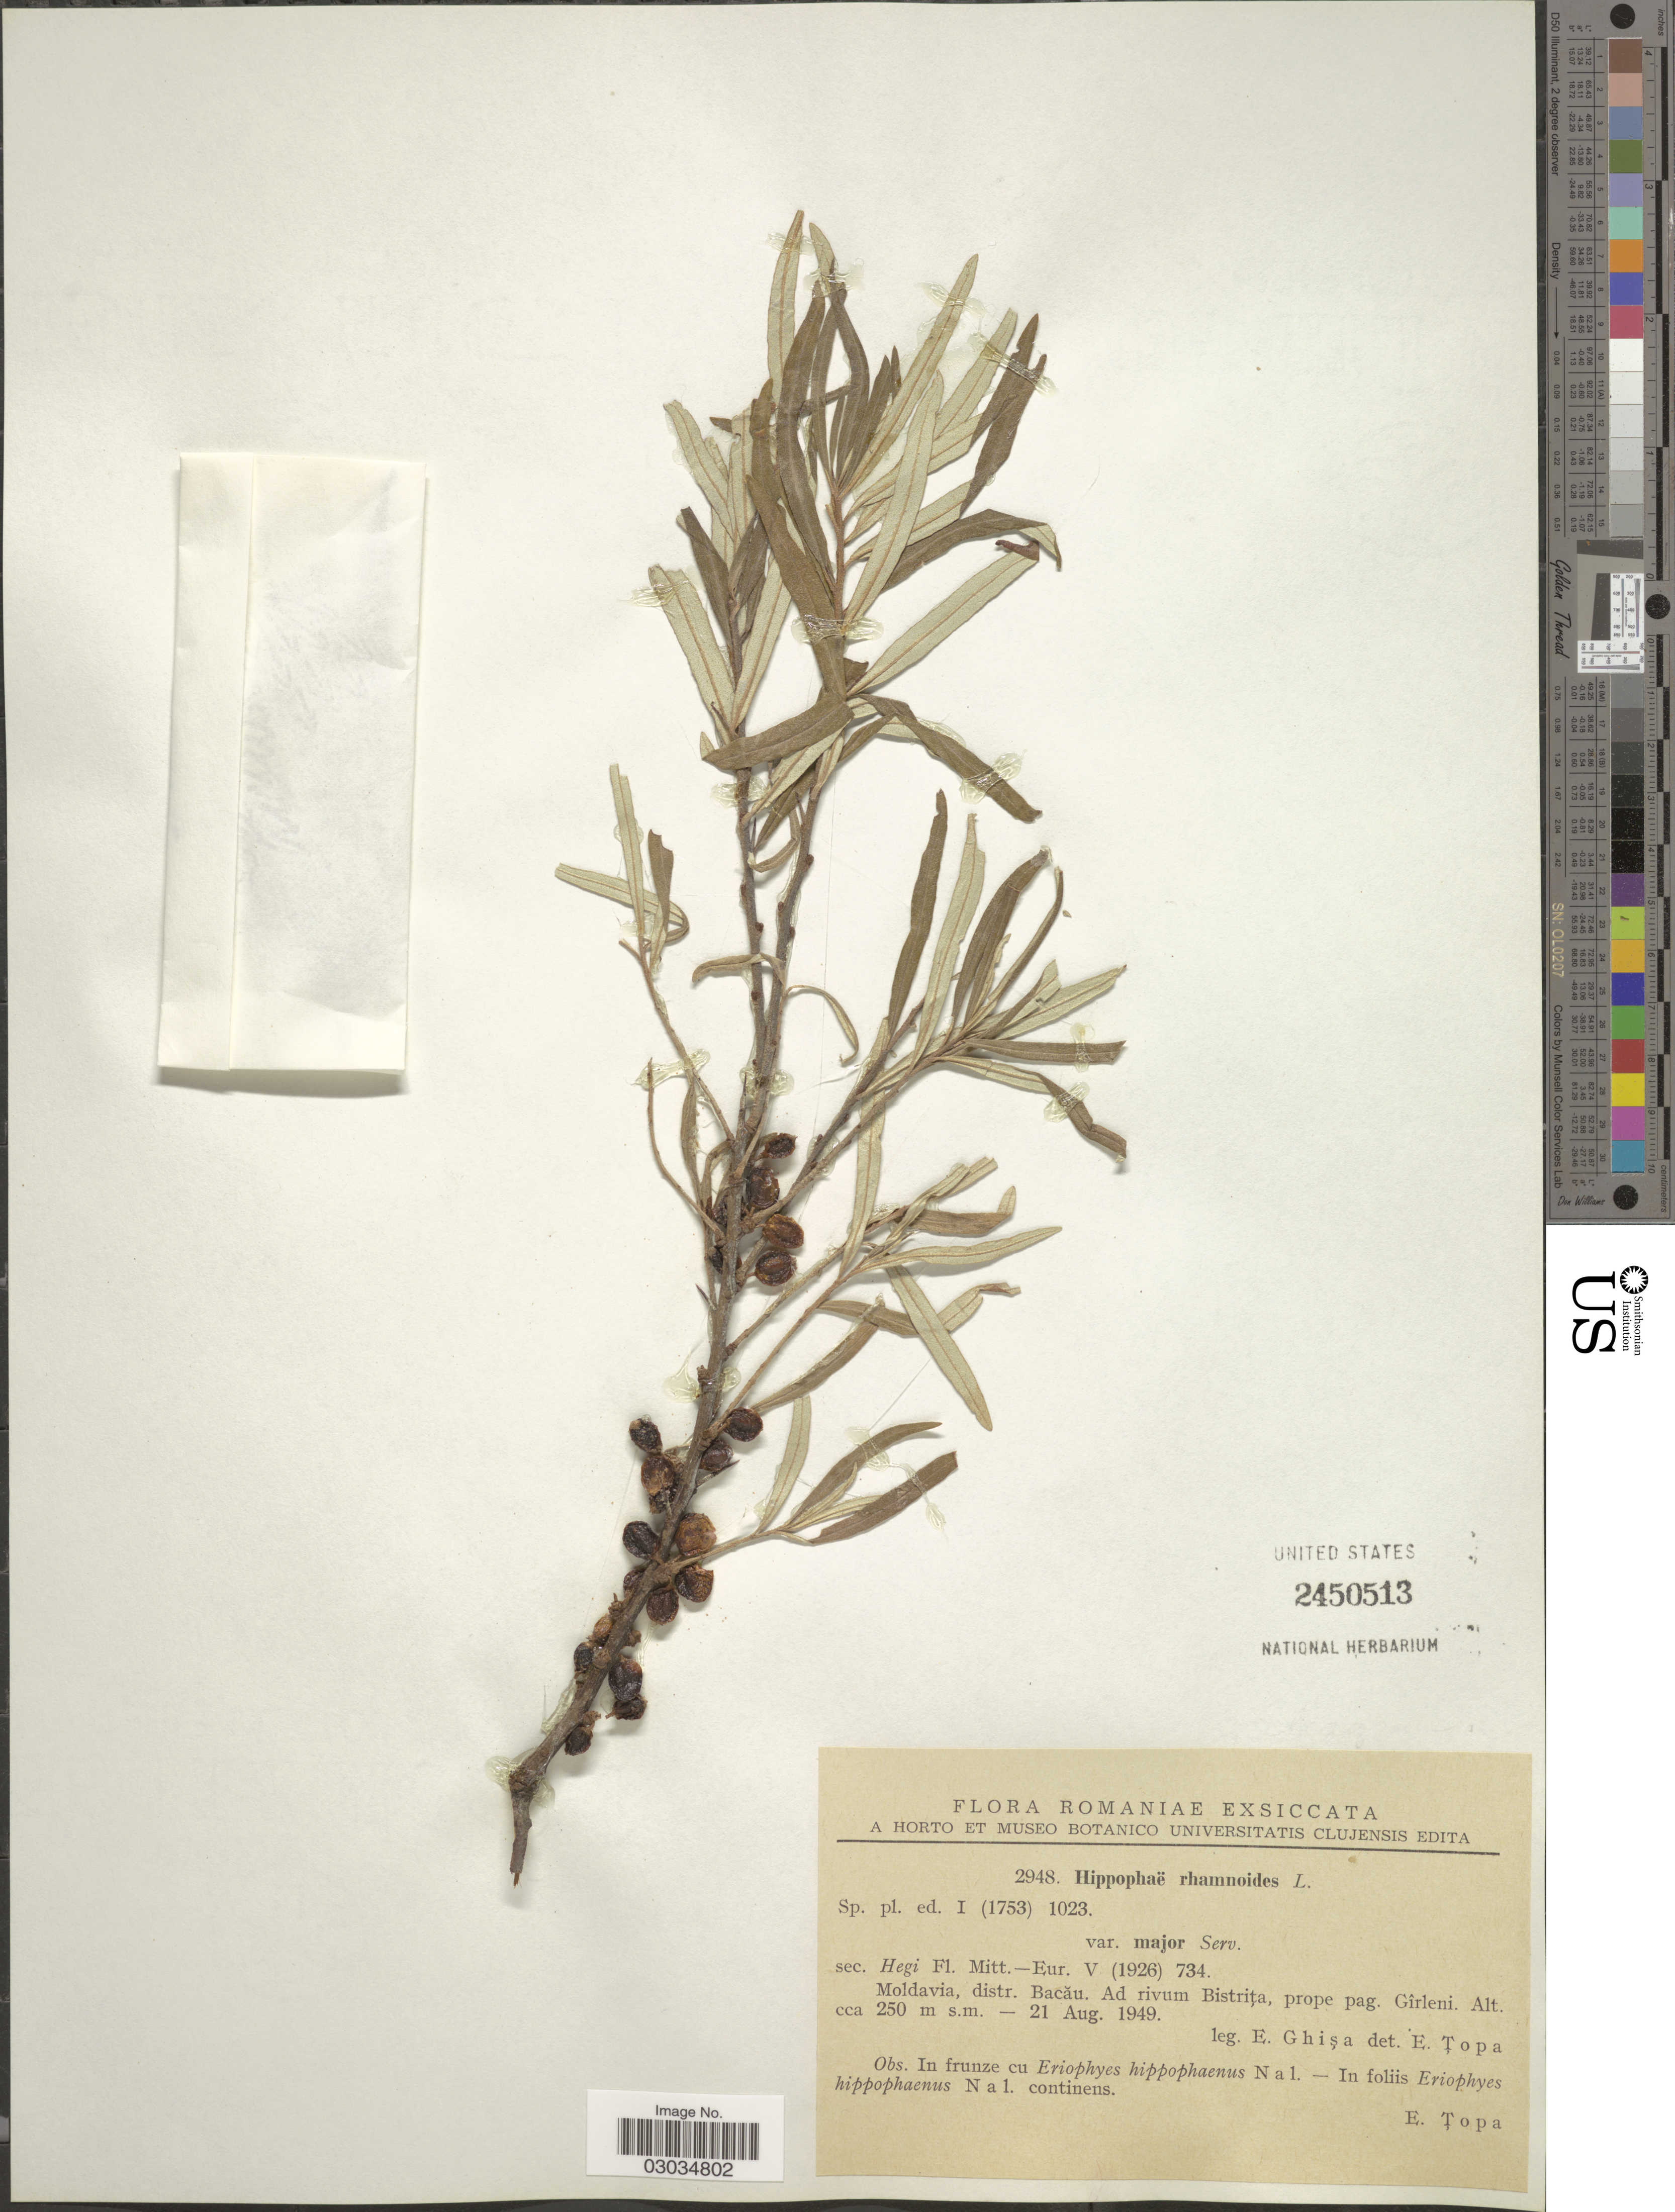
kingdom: Plantae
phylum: Tracheophyta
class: Magnoliopsida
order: Rosales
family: Elaeagnaceae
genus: Hippophae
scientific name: Hippophae rhamnoides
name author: L.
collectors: E. Ghisa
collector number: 2948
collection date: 1949-08-21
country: Romania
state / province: Bacau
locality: Moldavia, distr. Bacau. Ad rivum Bistrita, prope pag. Girleni.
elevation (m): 250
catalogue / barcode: US 2450513